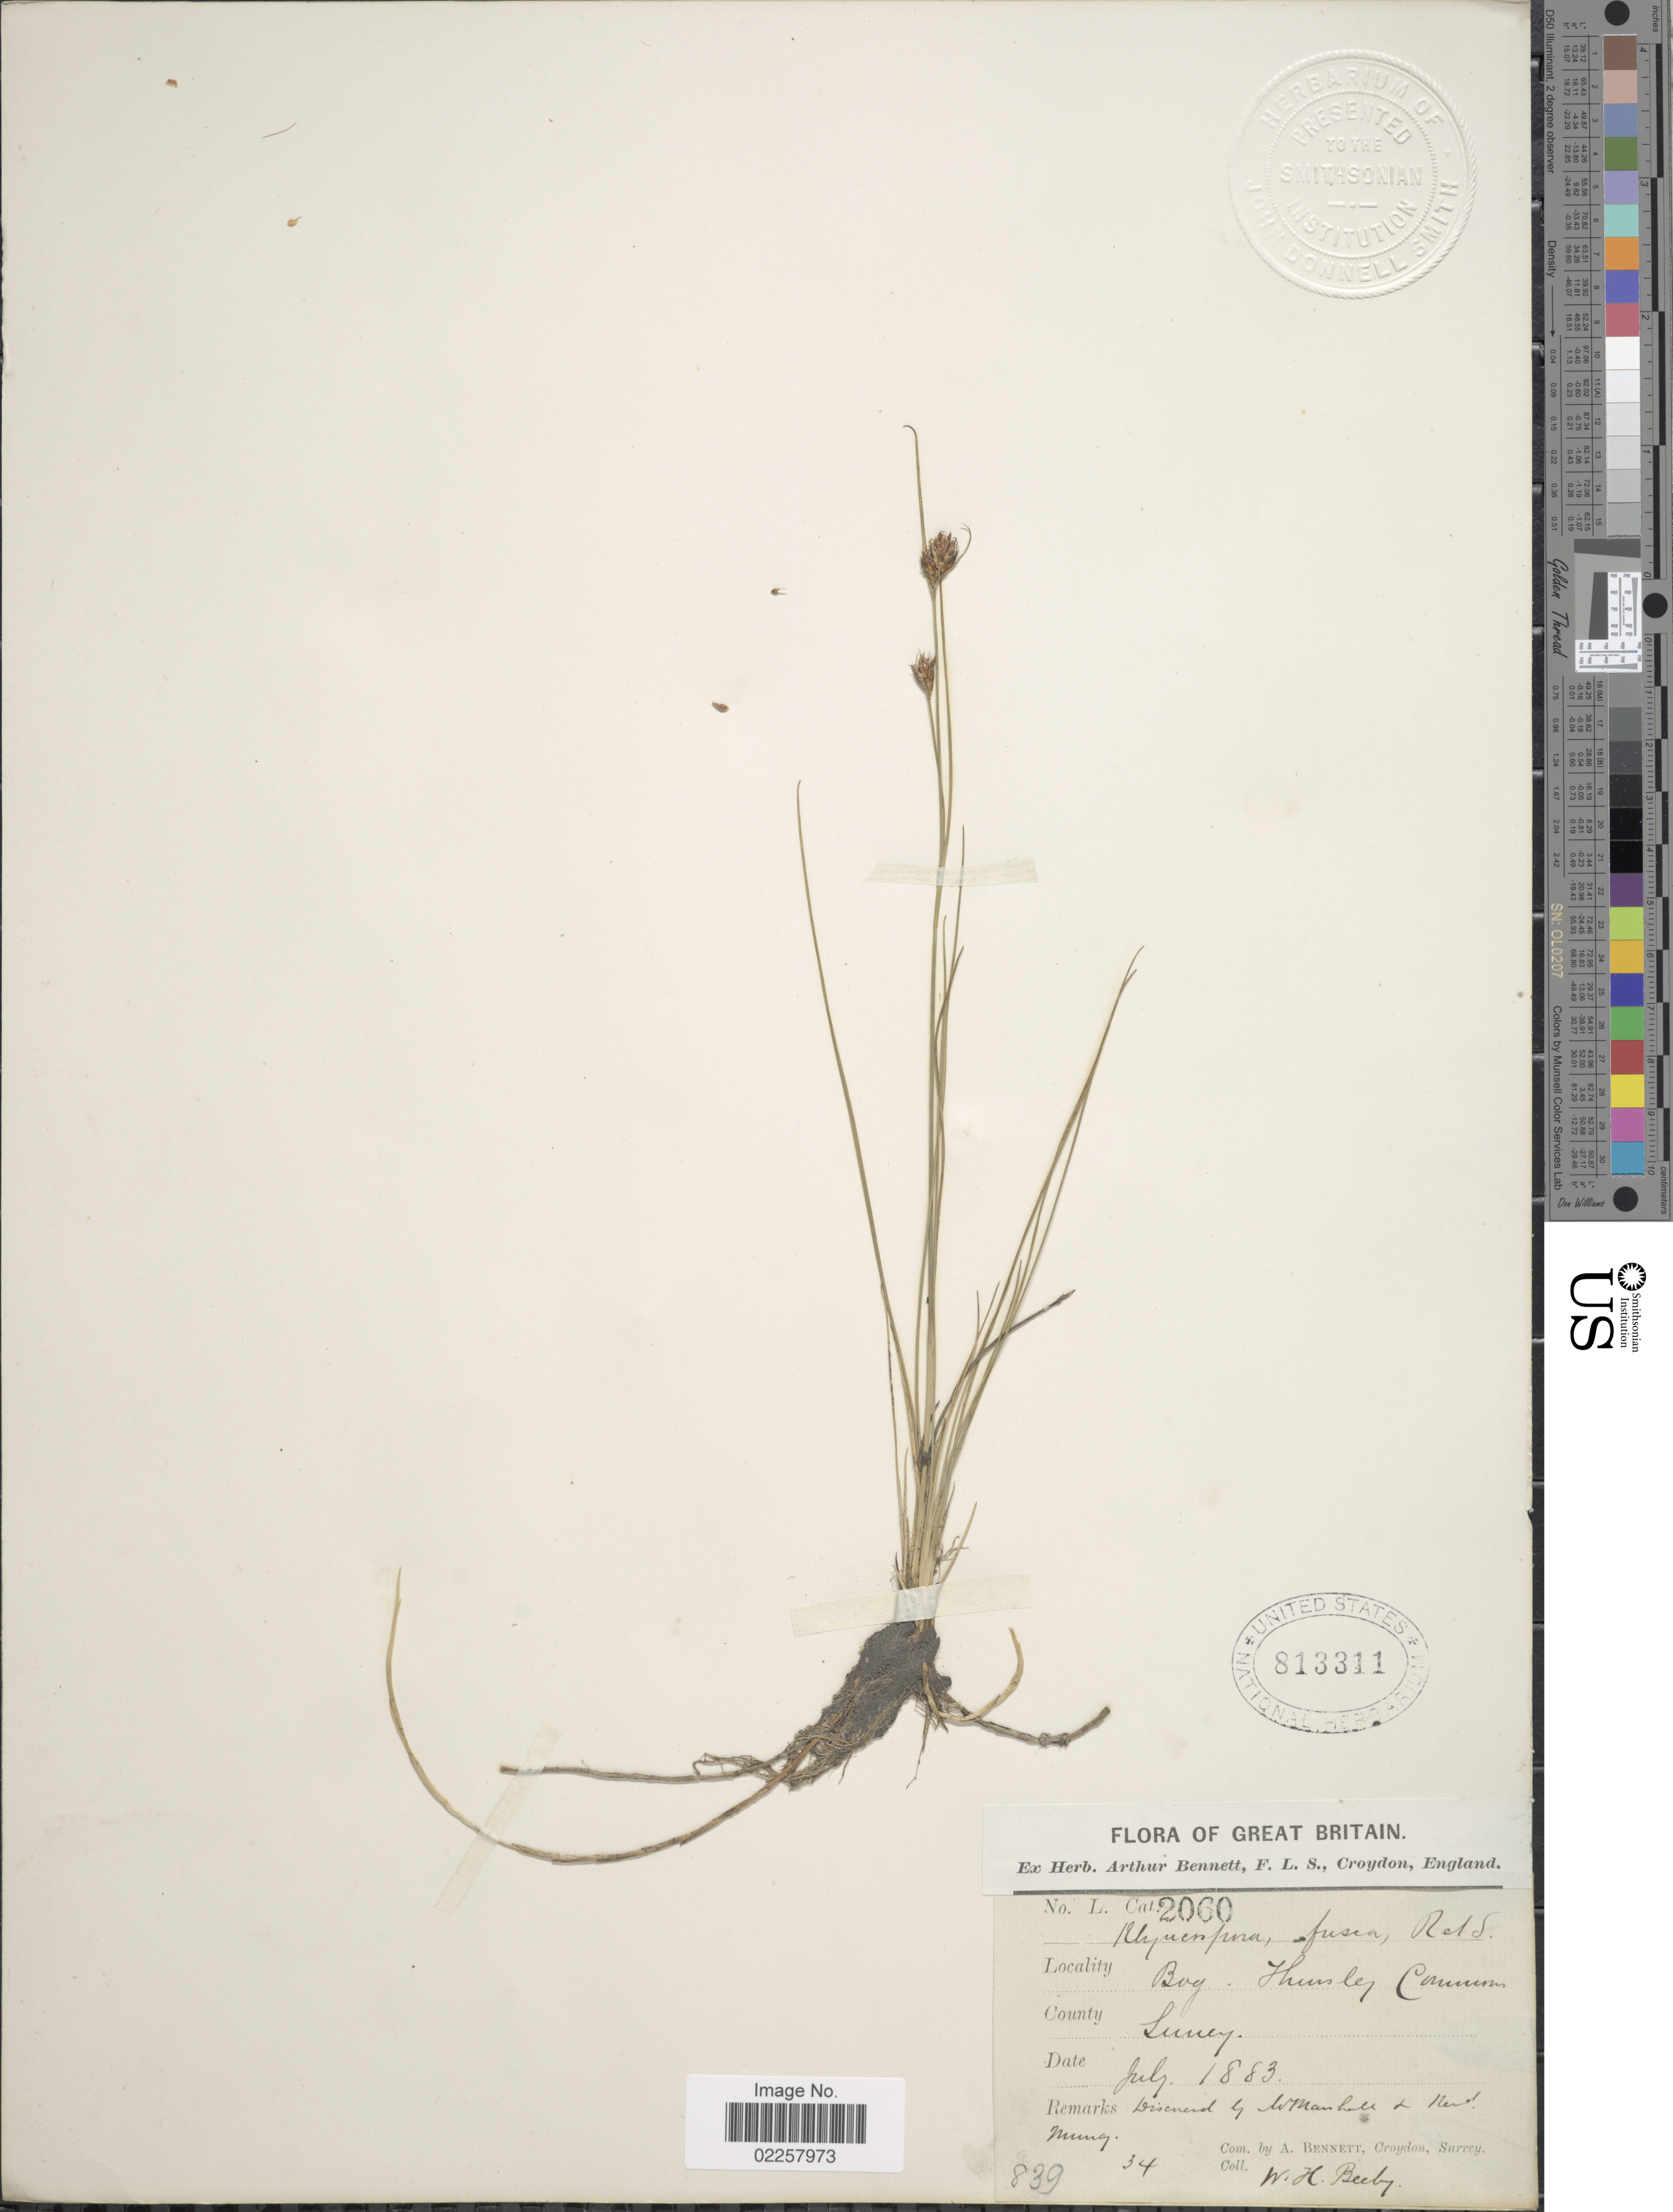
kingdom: Plantae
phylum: Tracheophyta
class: Liliopsida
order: Poales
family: Cyperaceae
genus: Rhynchospora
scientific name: Rhynchospora fusca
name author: (L.) W.T. Aiton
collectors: W. Beeby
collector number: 2060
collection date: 1883-07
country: United Kingdom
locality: Great Britain, County Survey, Bog, Thuisley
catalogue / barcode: US 813311